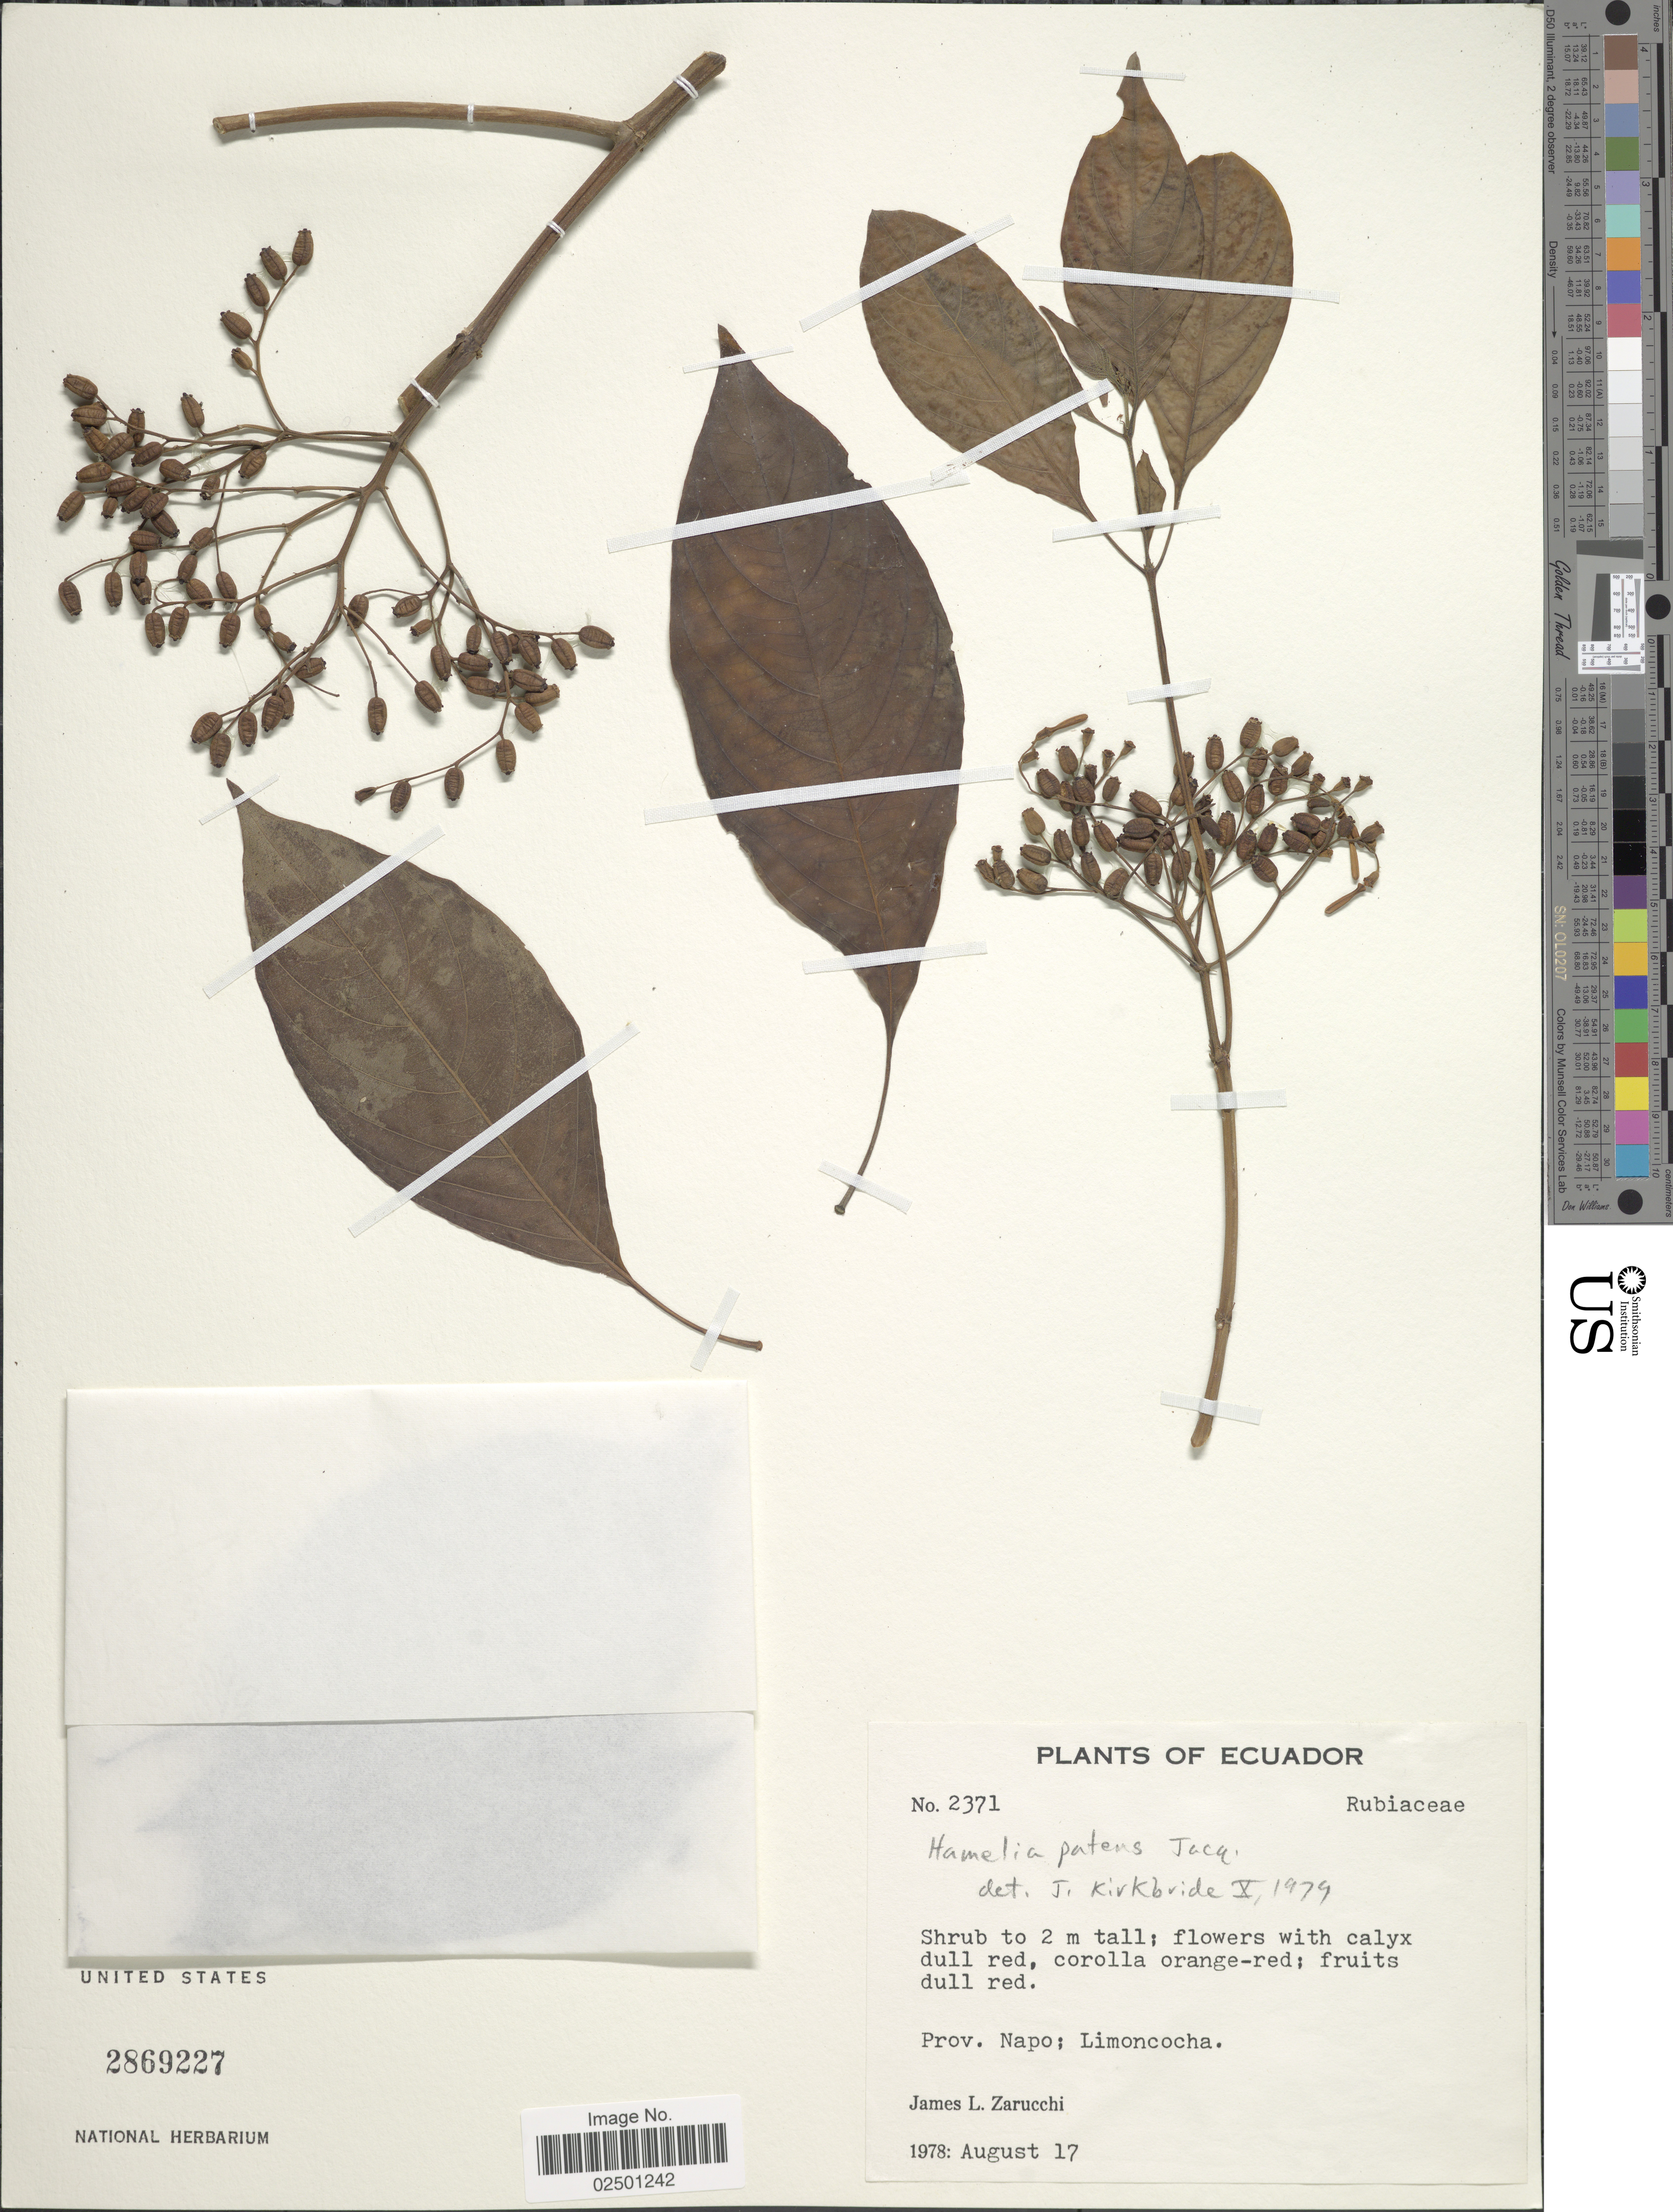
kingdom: Plantae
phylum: Tracheophyta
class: Magnoliopsida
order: Gentianales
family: Rubiaceae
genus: Hamelia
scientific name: Hamelia patens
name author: Jacq.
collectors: J. L. Zarucchi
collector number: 2371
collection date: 1978-08-17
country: Ecuador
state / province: Napo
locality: Limoncocha.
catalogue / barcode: US 2869227